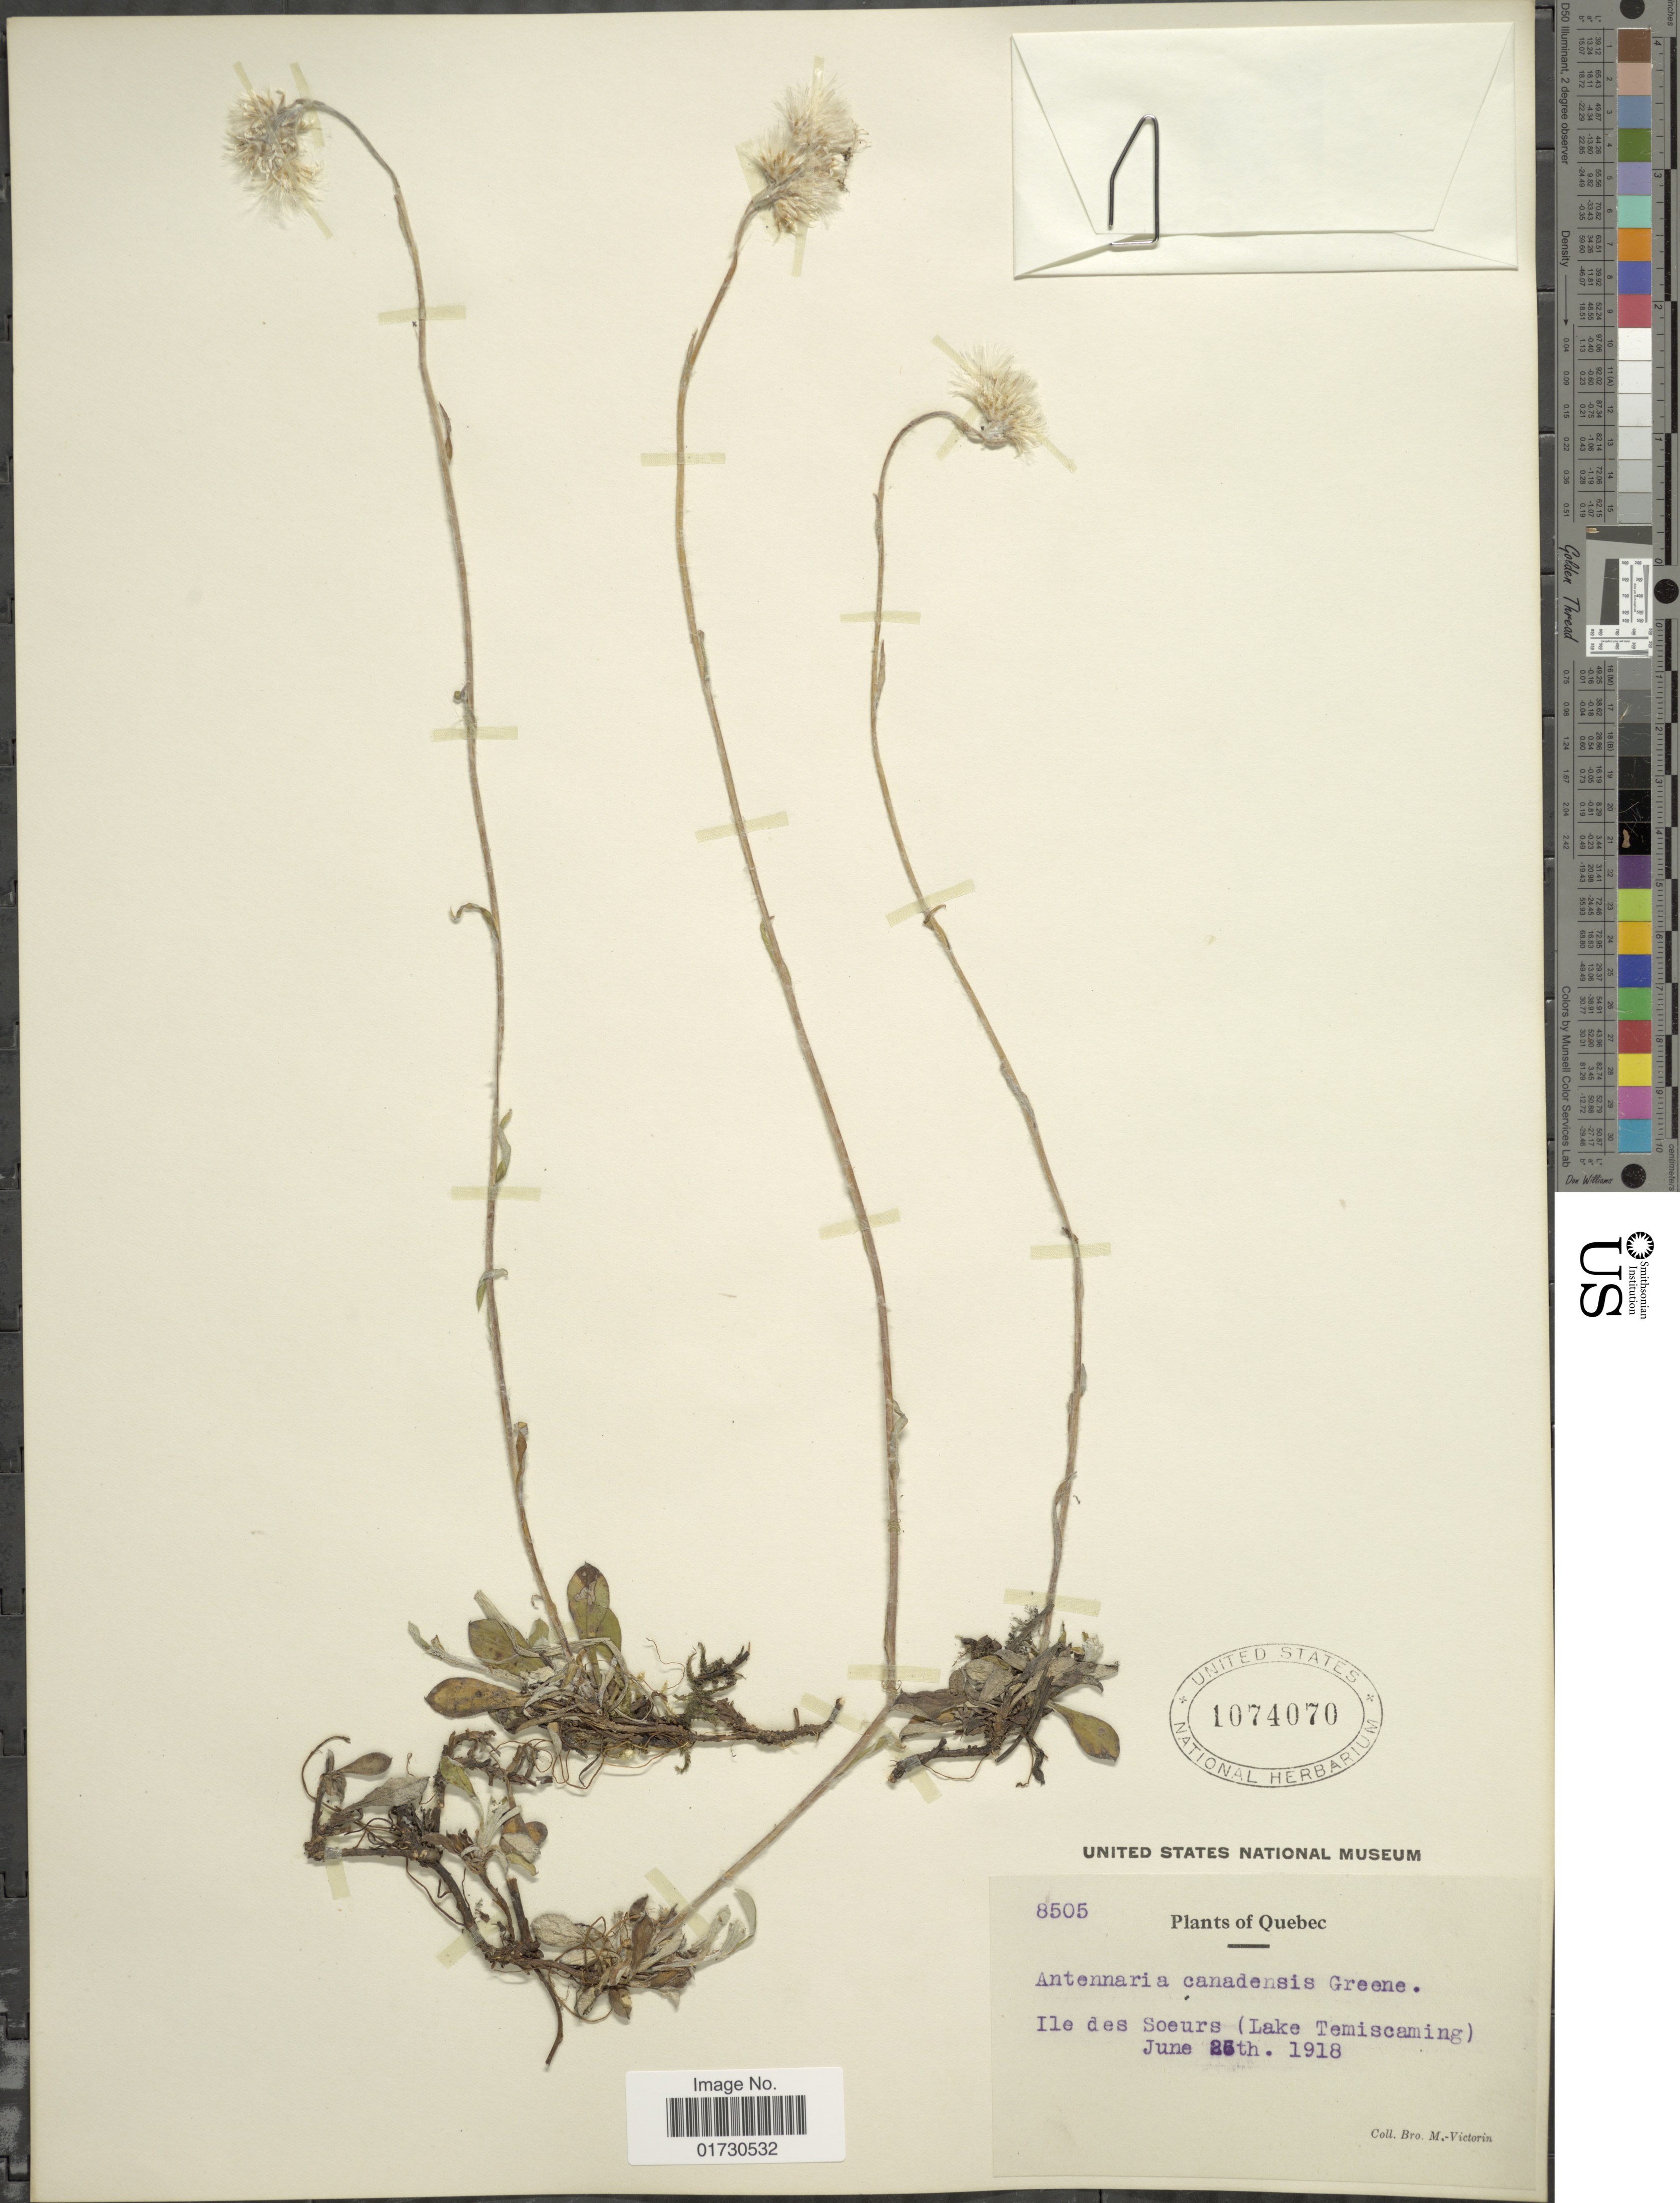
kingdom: Plantae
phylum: Tracheophyta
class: Magnoliopsida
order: Asterales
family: Asteraceae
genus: Antennaria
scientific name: Antennaria canadensis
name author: Greene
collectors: Fr. Marie-Victorin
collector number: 8505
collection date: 1918-06-25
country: Canada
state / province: Quebec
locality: Ile des Soeurs (Lake Temiscaming)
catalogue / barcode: US 1074070